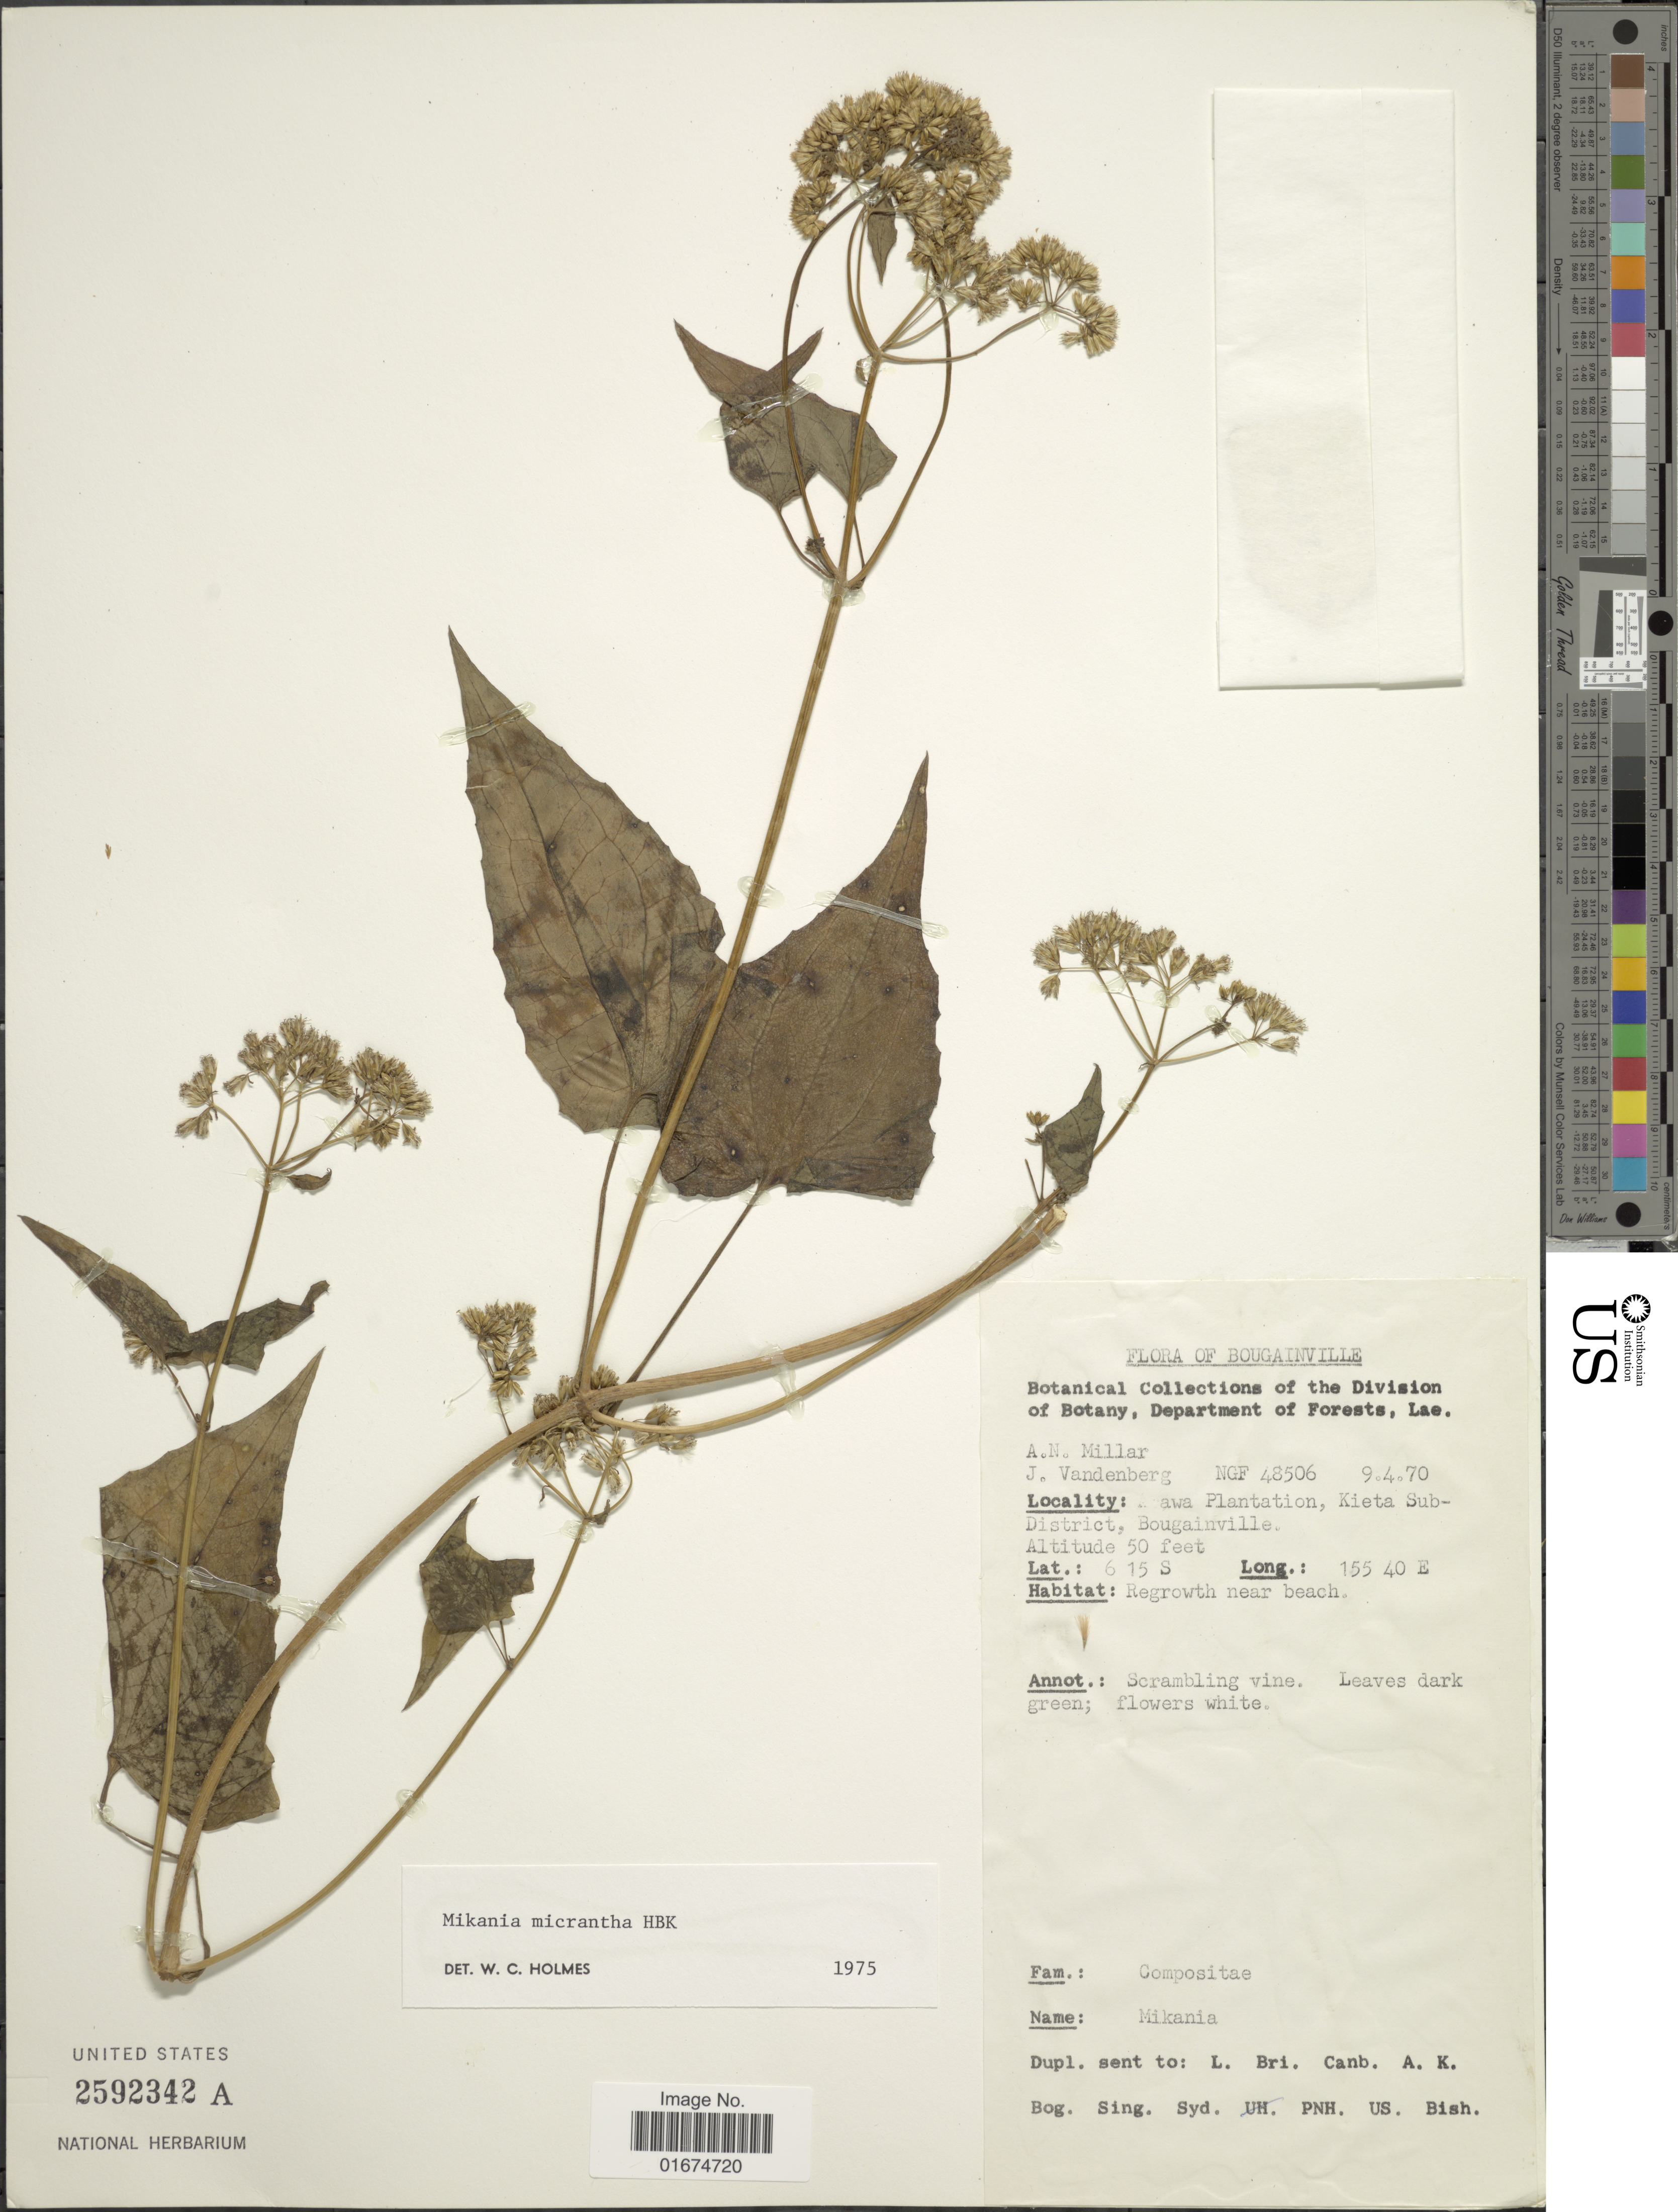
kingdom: Plantae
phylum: Tracheophyta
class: Magnoliopsida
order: Asterales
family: Asteraceae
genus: Mikania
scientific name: Mikania micrantha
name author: Kunth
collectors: A. Millar & J. Vandenberg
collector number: NGF 48506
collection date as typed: Transcribed d/m/y: 9/4/70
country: Papua New Guinea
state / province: Bougainville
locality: Kawa Plantation, Kieta Sub-District, Bougainville [interpreted]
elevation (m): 15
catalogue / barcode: US 2592342A